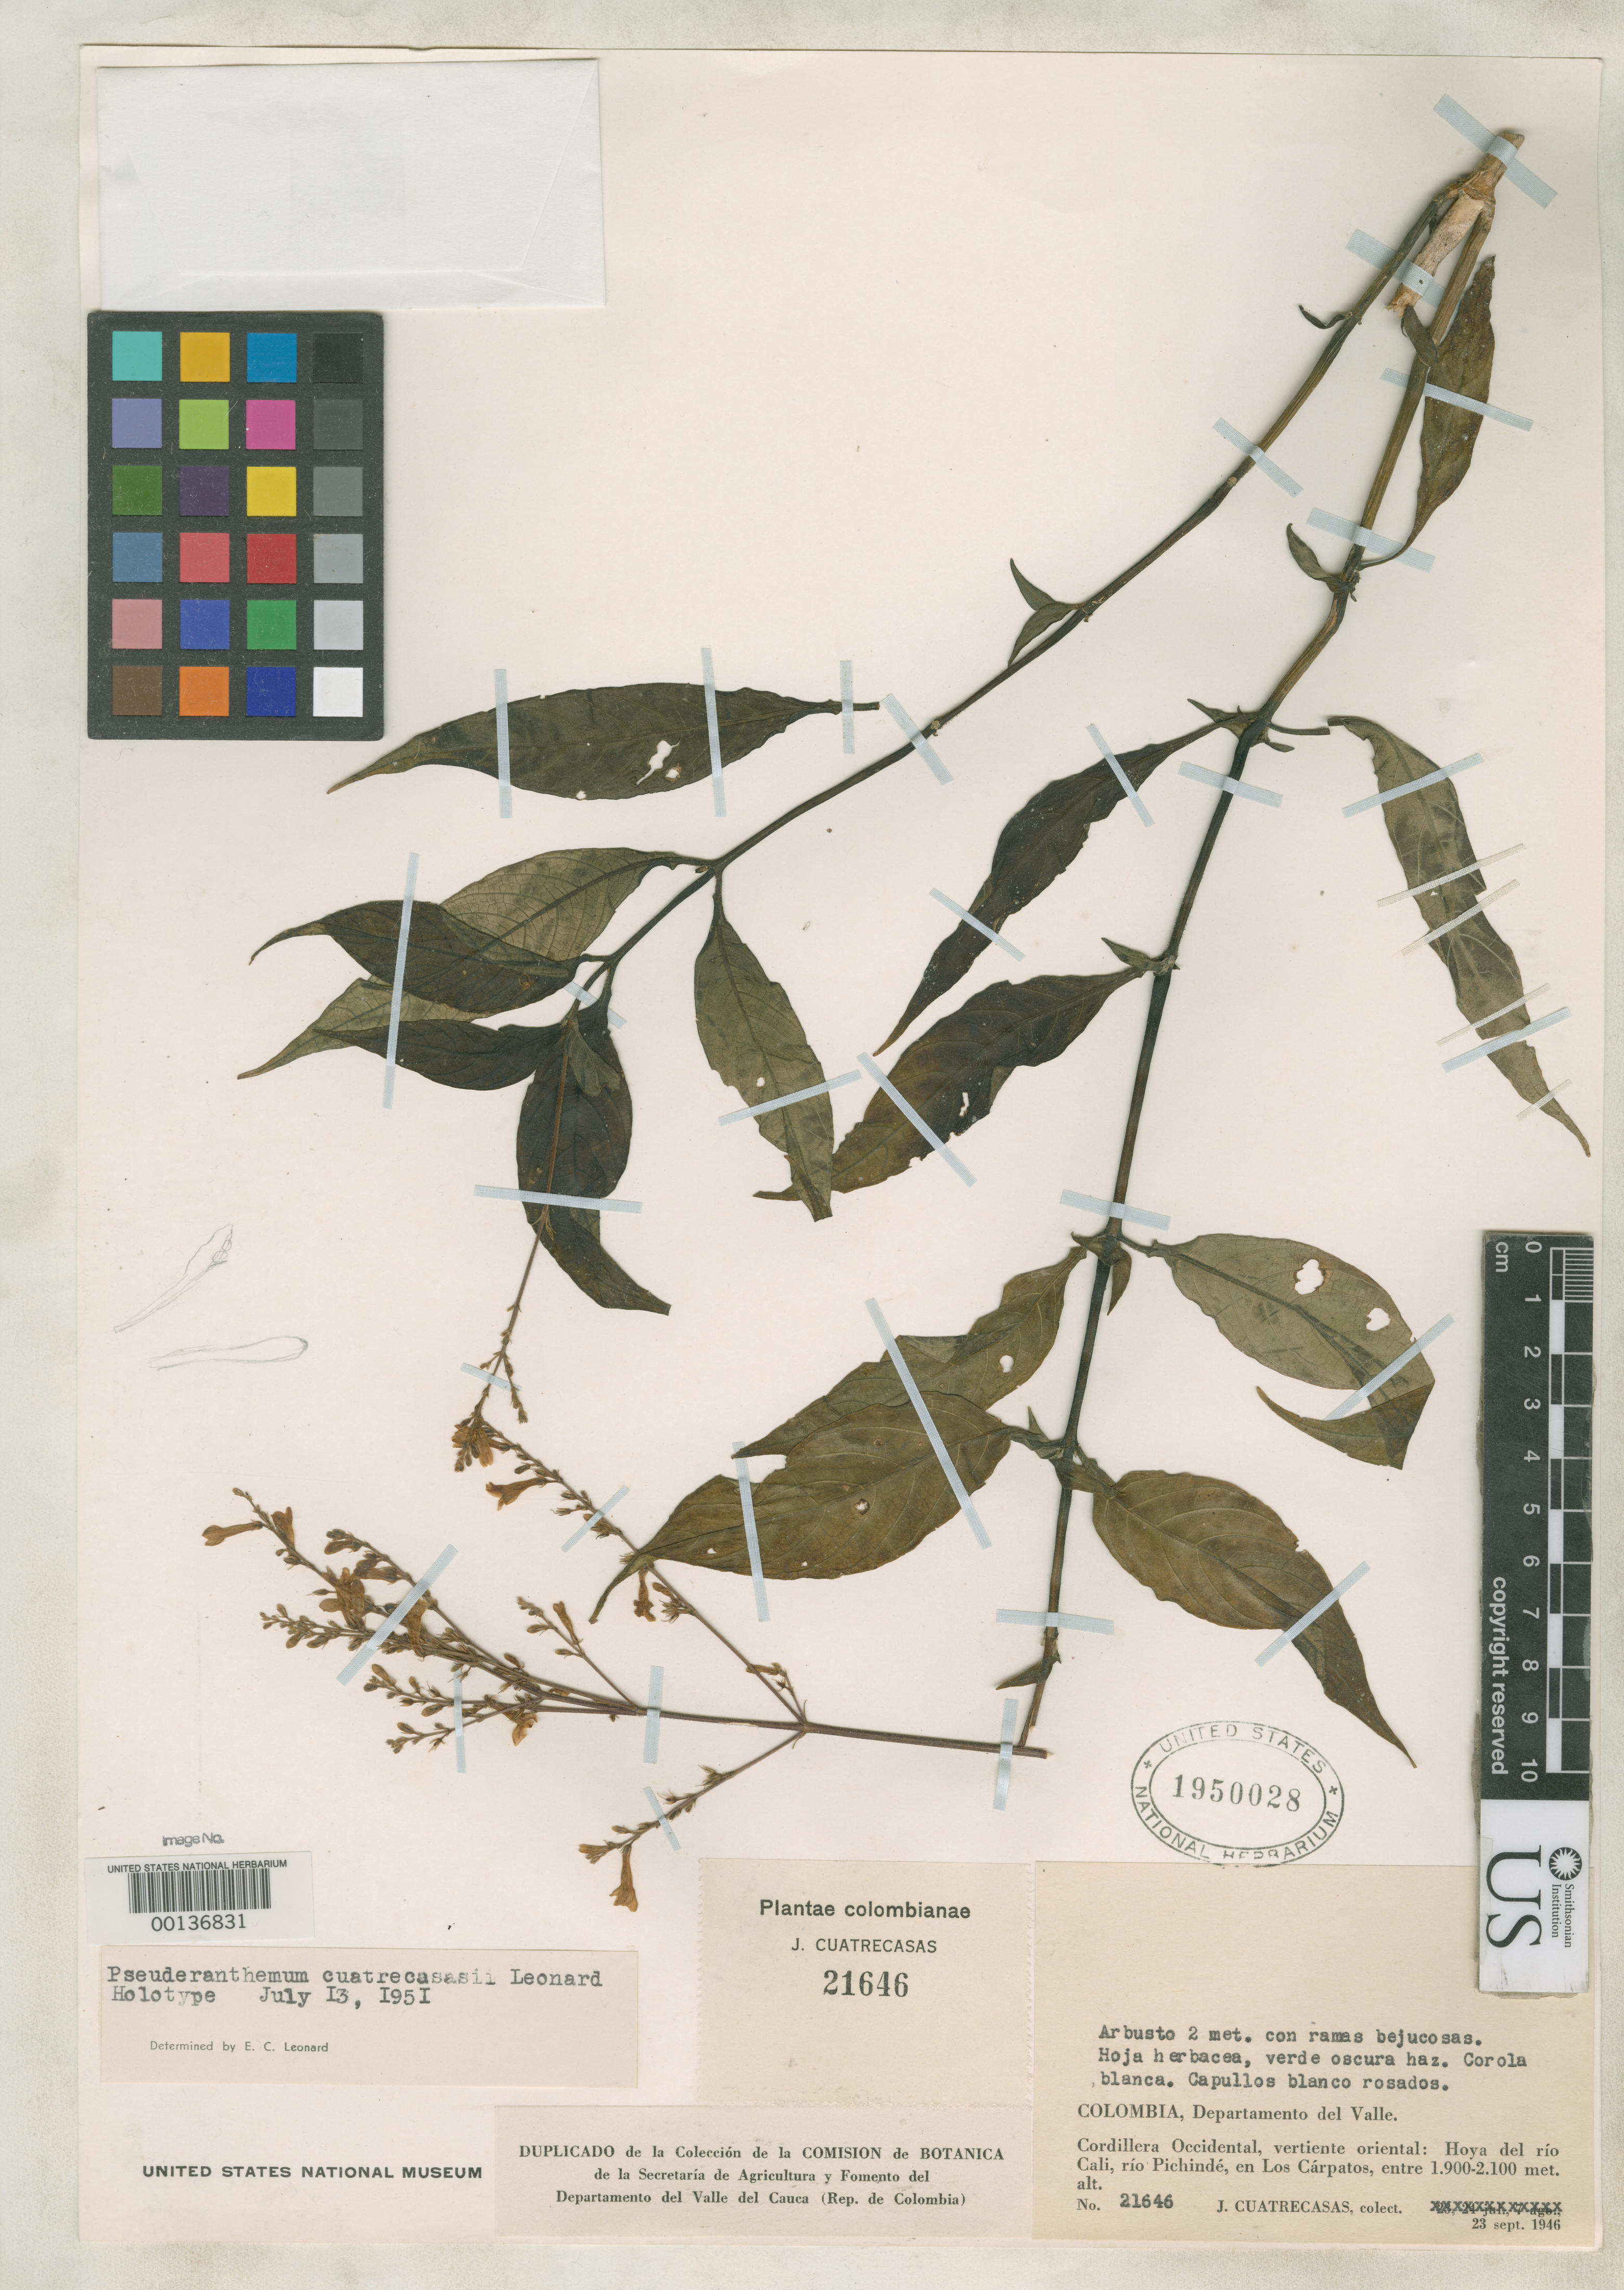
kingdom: Plantae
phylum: Tracheophyta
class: Magnoliopsida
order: Lamiales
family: Acanthaceae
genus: Pseuderanthemum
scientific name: Pseuderanthemum cuatrecasasii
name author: Leonard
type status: Holotype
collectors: J. Cuatrecasas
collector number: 21646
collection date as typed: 23 Sep 1946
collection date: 1946-09-23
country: Colombia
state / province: Valle del Cauca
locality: Los Carpatosin Valleys of Cali & Pinchinde Rivers.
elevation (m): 1900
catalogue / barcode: US 1950028